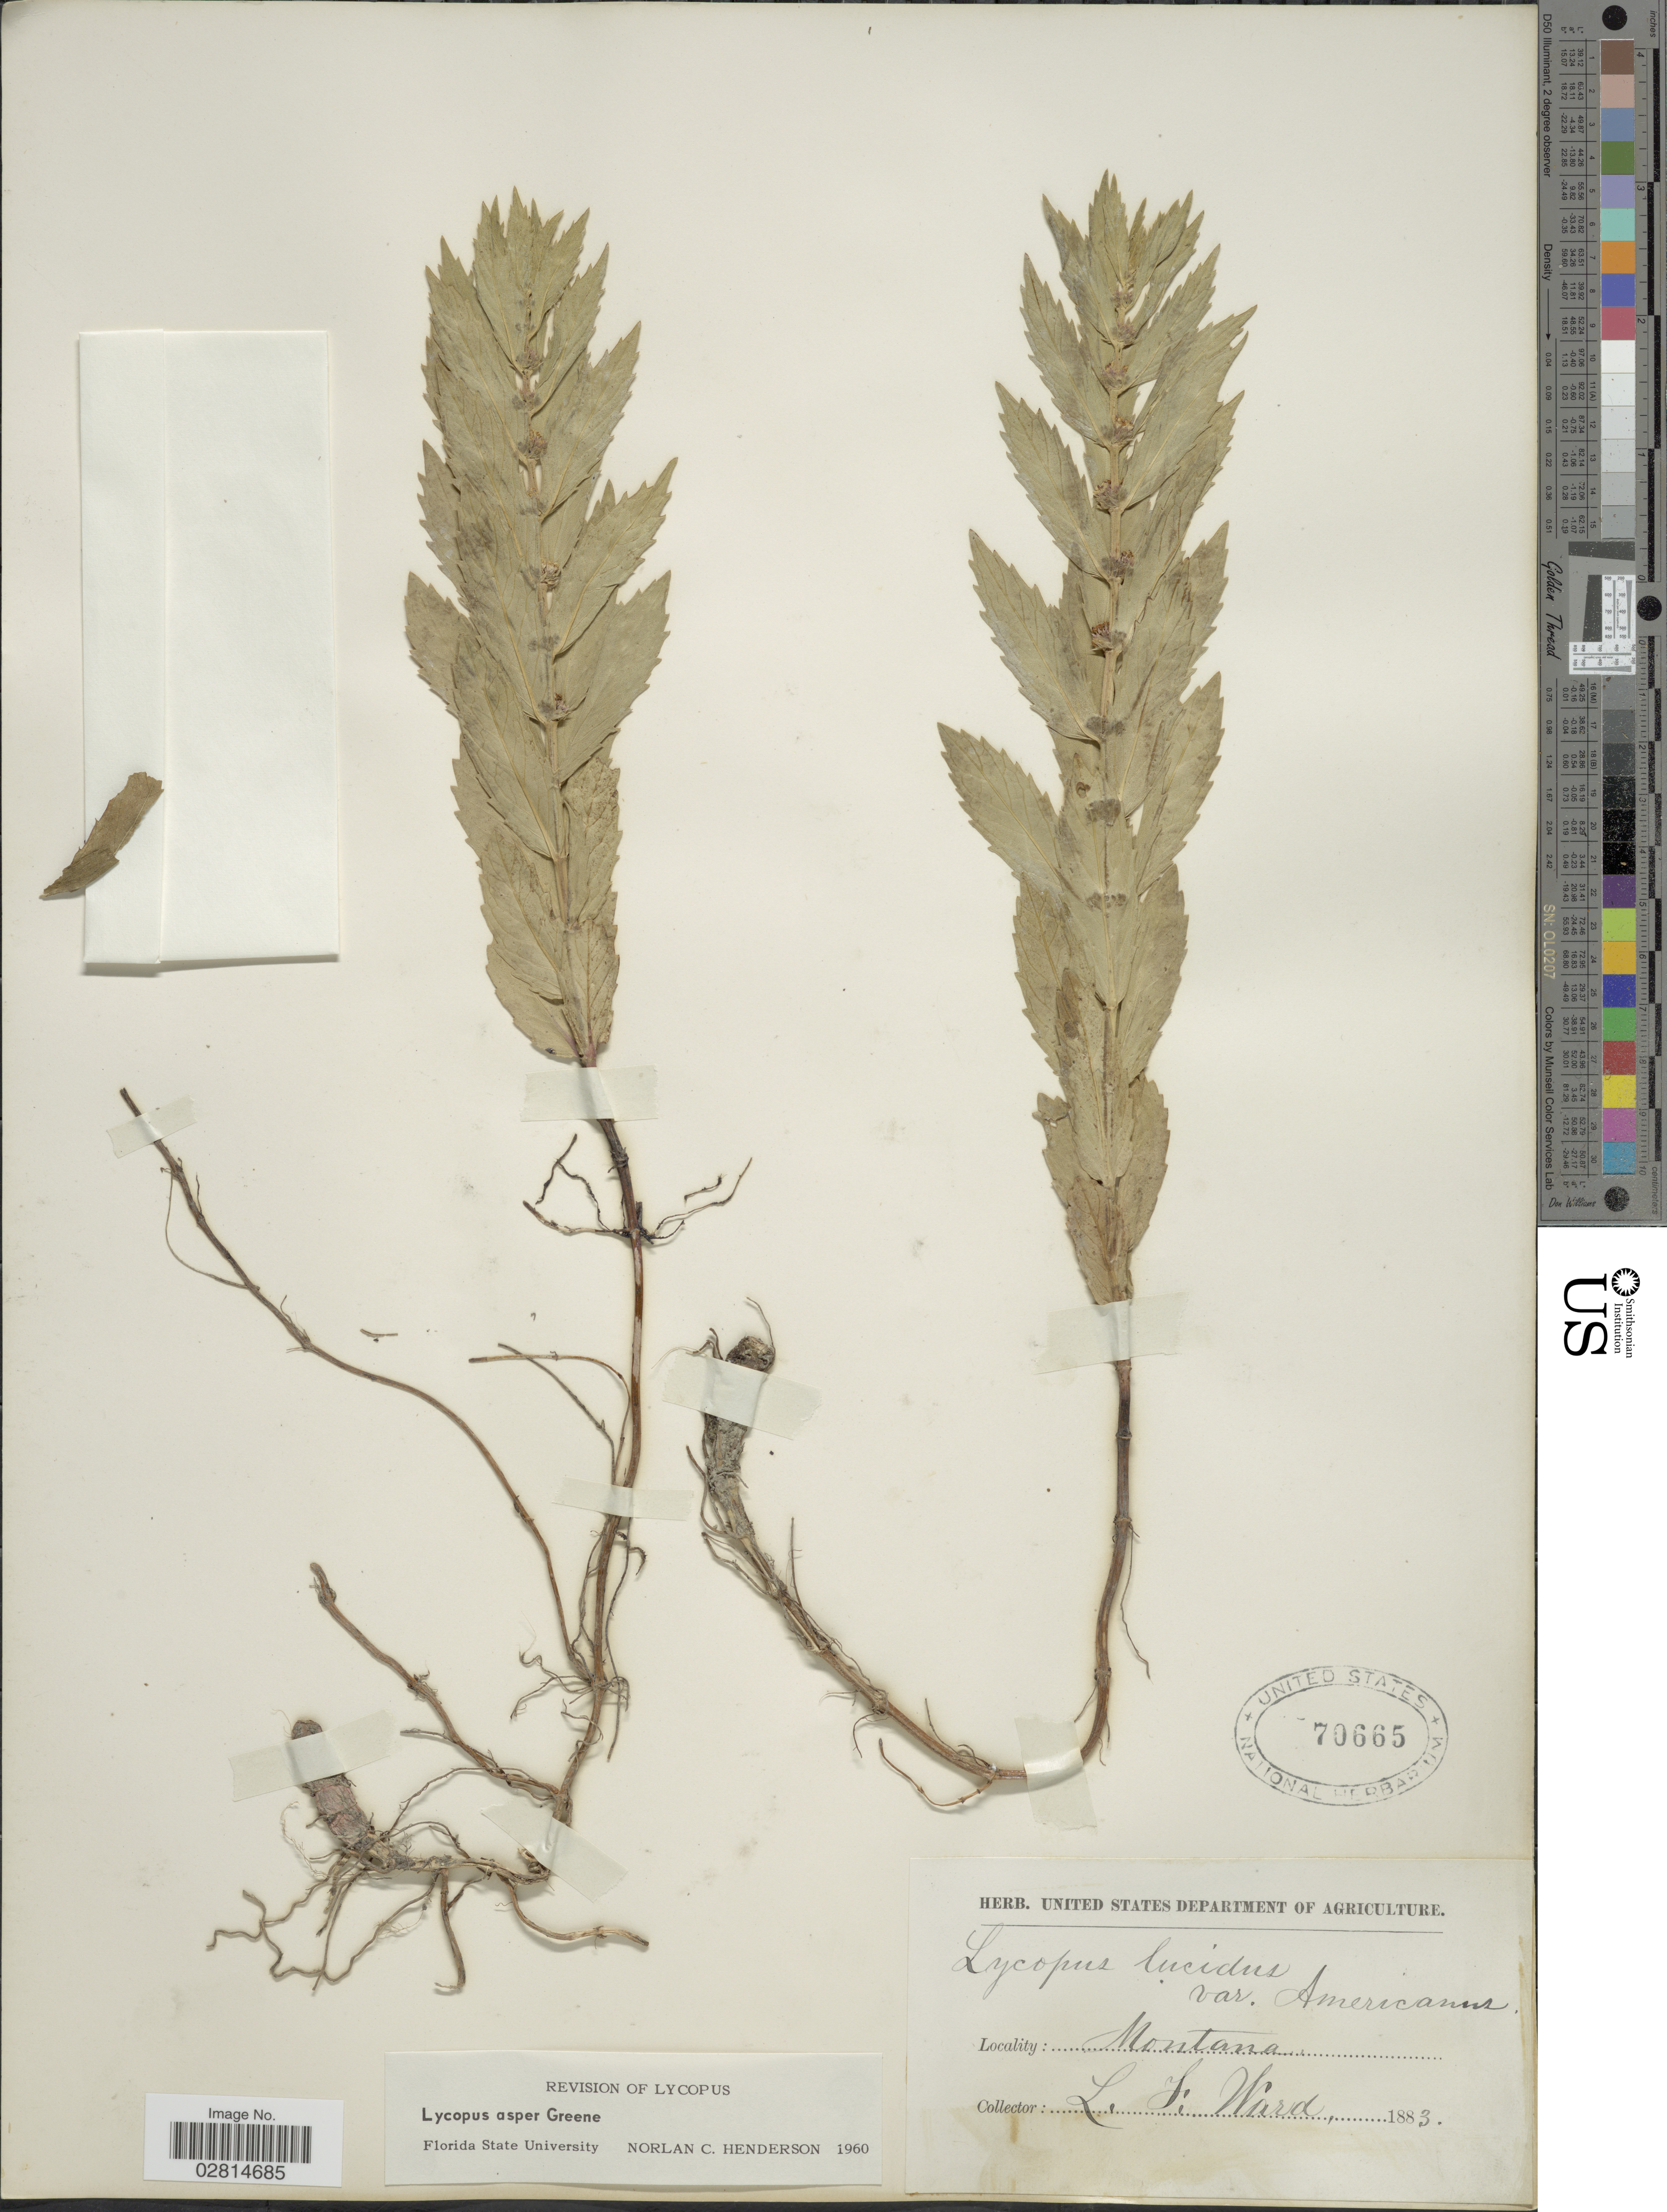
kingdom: Plantae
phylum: Tracheophyta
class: Magnoliopsida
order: Lamiales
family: Lamiaceae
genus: Lycopus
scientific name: Lycopus asper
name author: Greene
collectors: L. Ward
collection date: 1883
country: United States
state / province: Montana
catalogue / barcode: US 70665